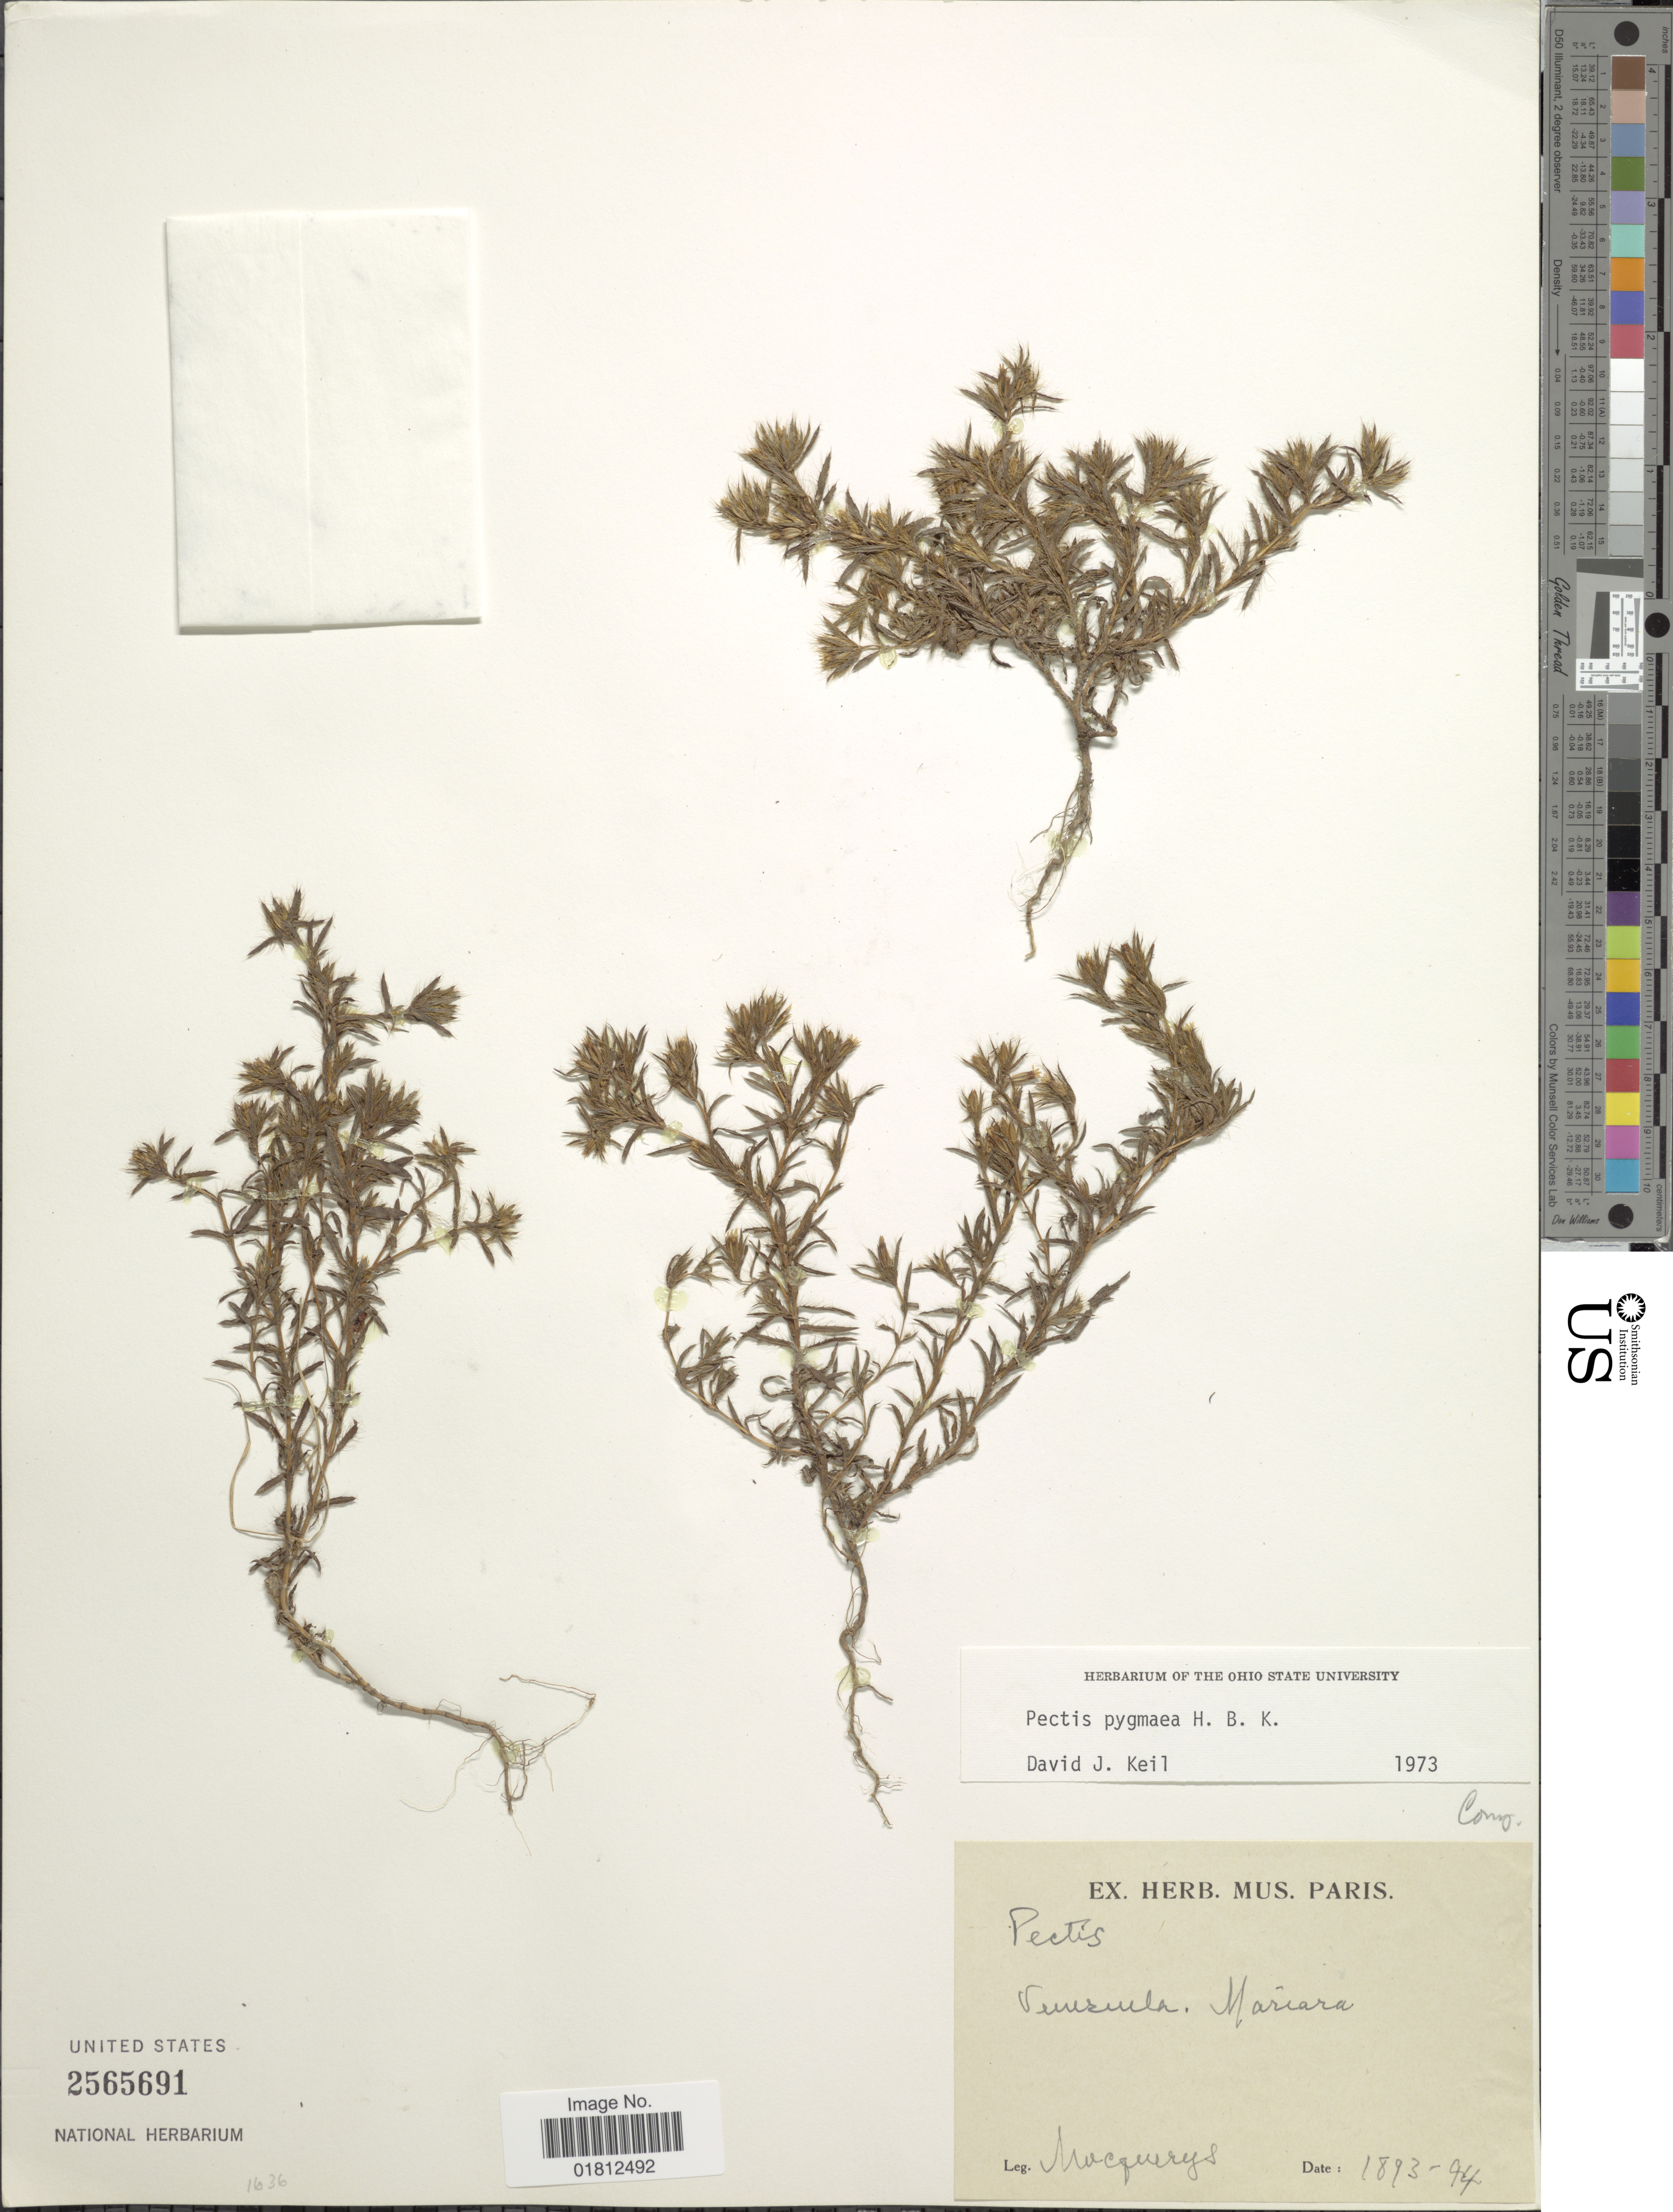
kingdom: Plantae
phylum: Tracheophyta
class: Magnoliopsida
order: Asterales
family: Asteraceae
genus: Pectis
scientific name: Pectis pygmaea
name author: Kunth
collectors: A. Mocquerys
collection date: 1893/1894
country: Venezuela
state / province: Carabobo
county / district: Diego Ibarra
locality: Mariara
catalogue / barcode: US 2565691